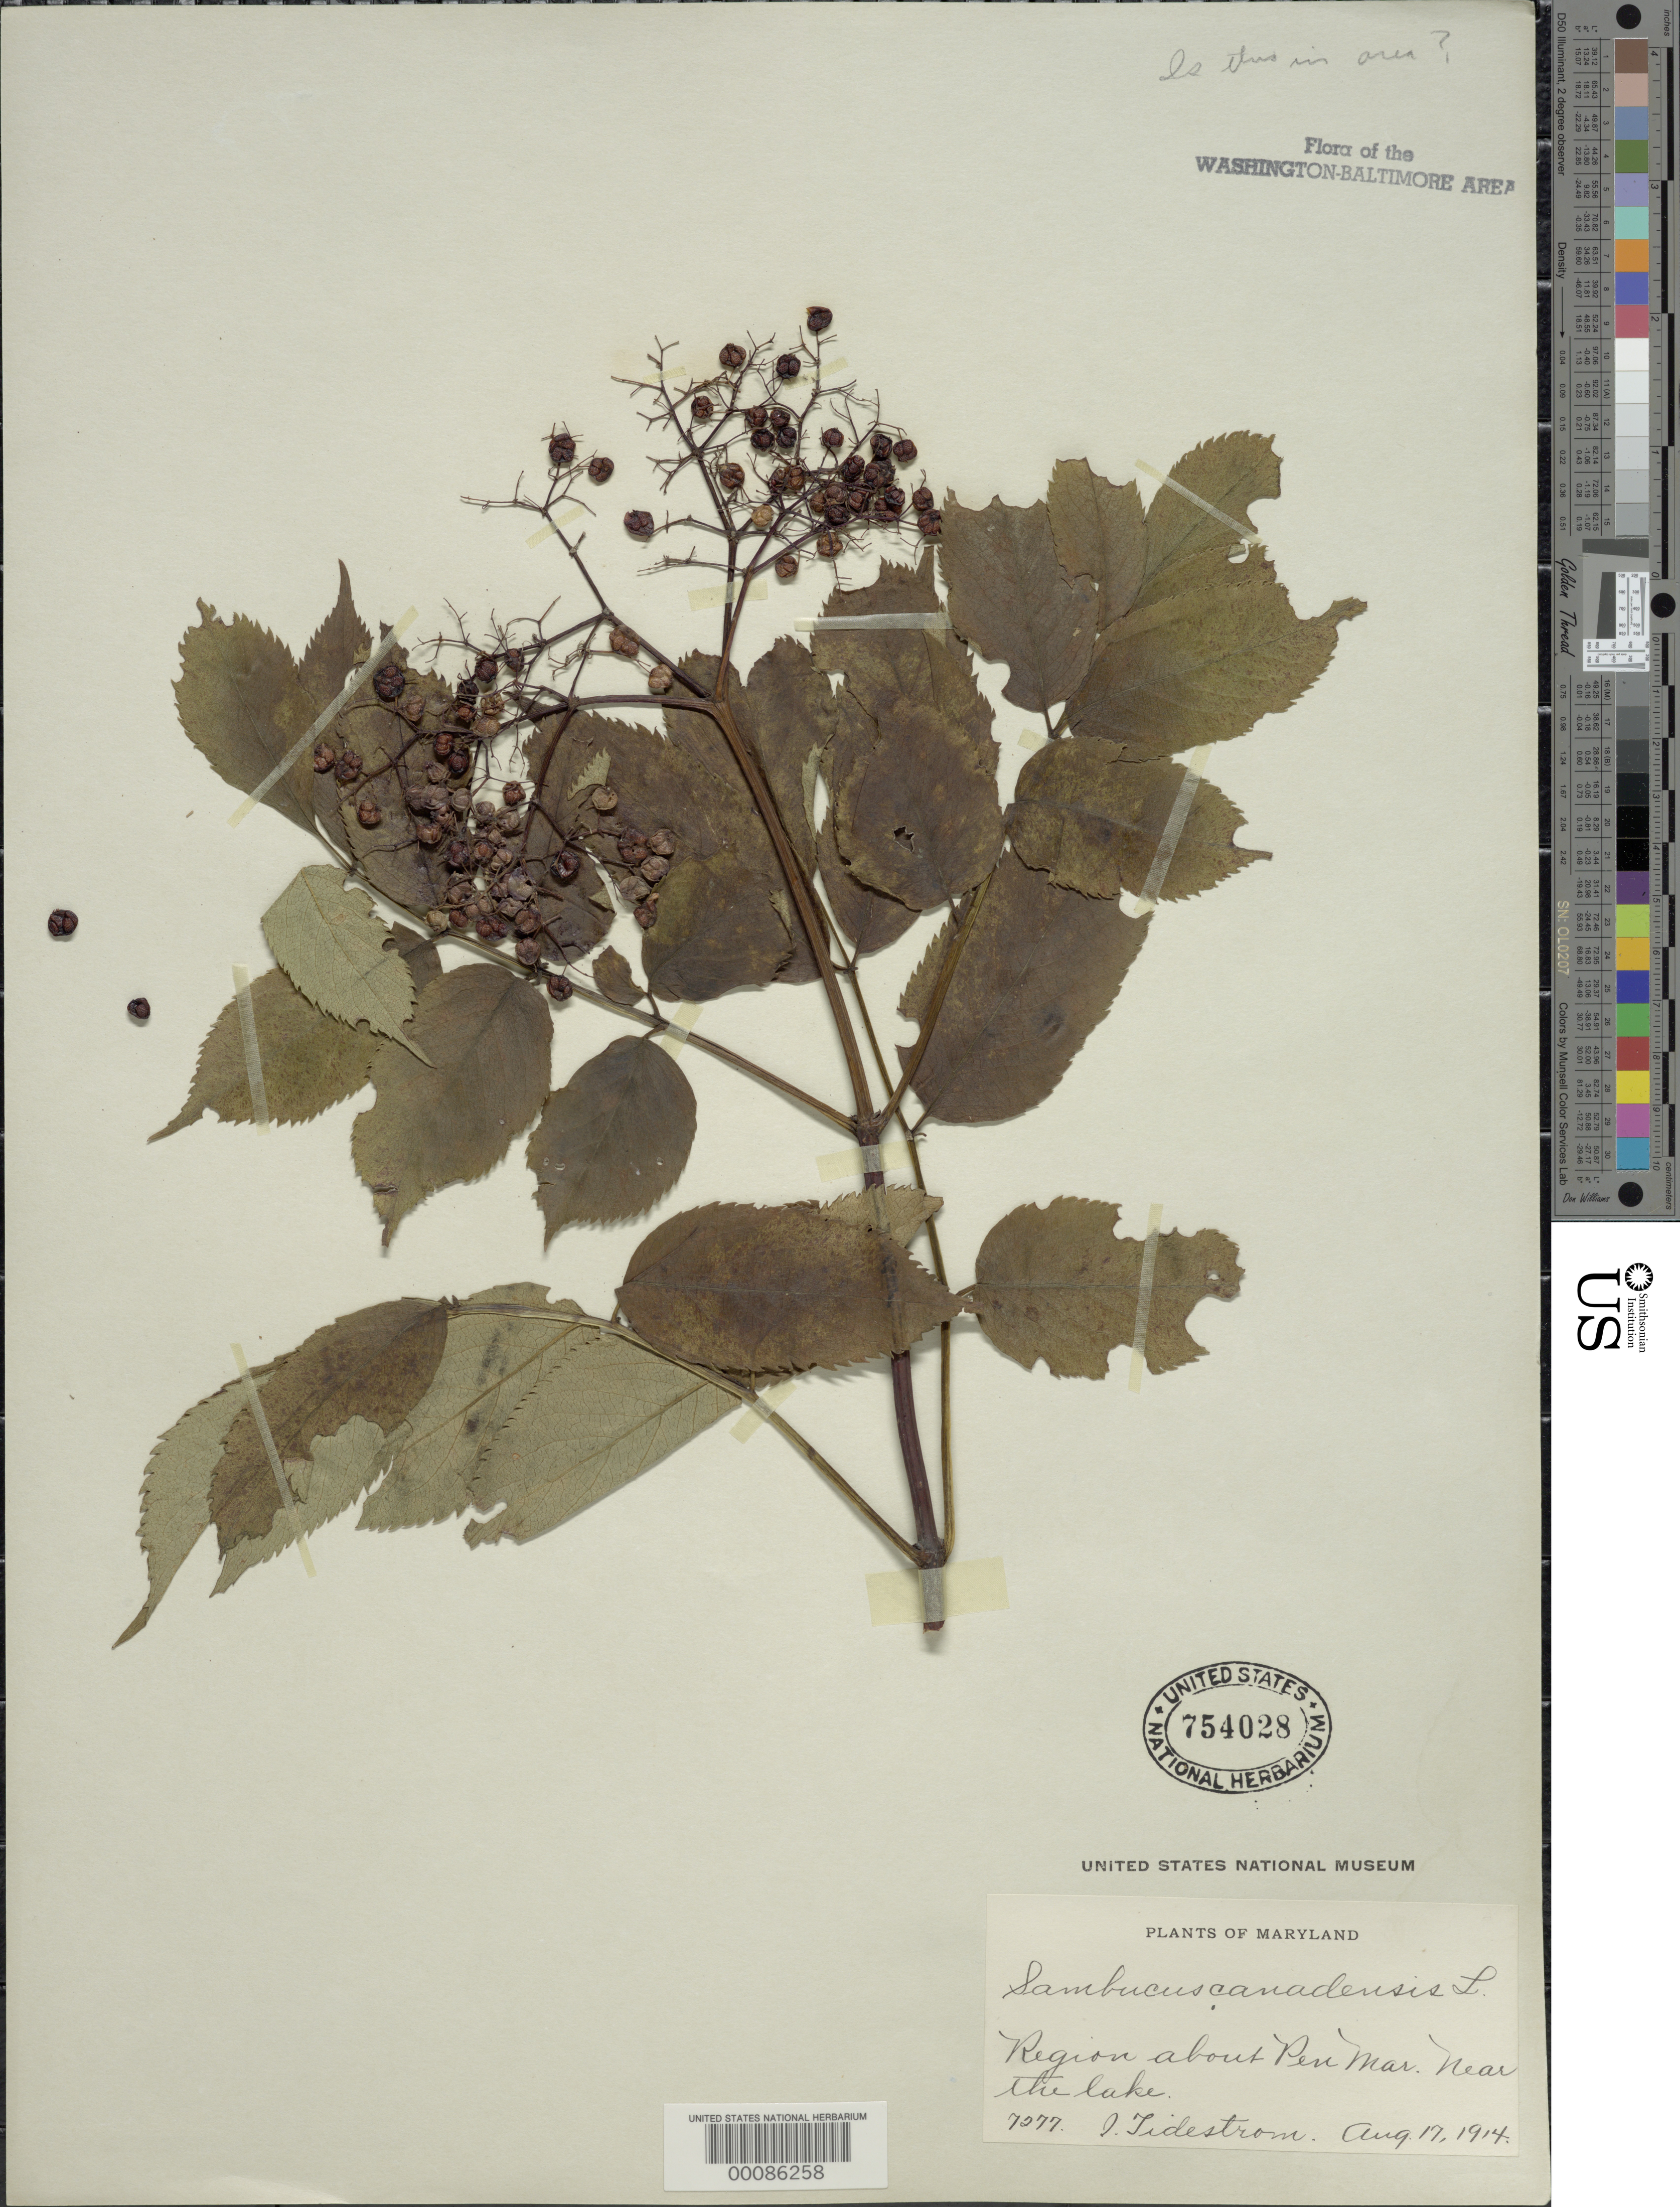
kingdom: Plantae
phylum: Tracheophyta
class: Magnoliopsida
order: Dipsacales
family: Viburnaceae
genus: Sambucus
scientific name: Sambucus canadensis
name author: L.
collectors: I. F. Tidestrom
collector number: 7277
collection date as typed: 17 Aug 1914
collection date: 1914-08-17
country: United States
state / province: Maryland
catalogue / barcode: US 754028